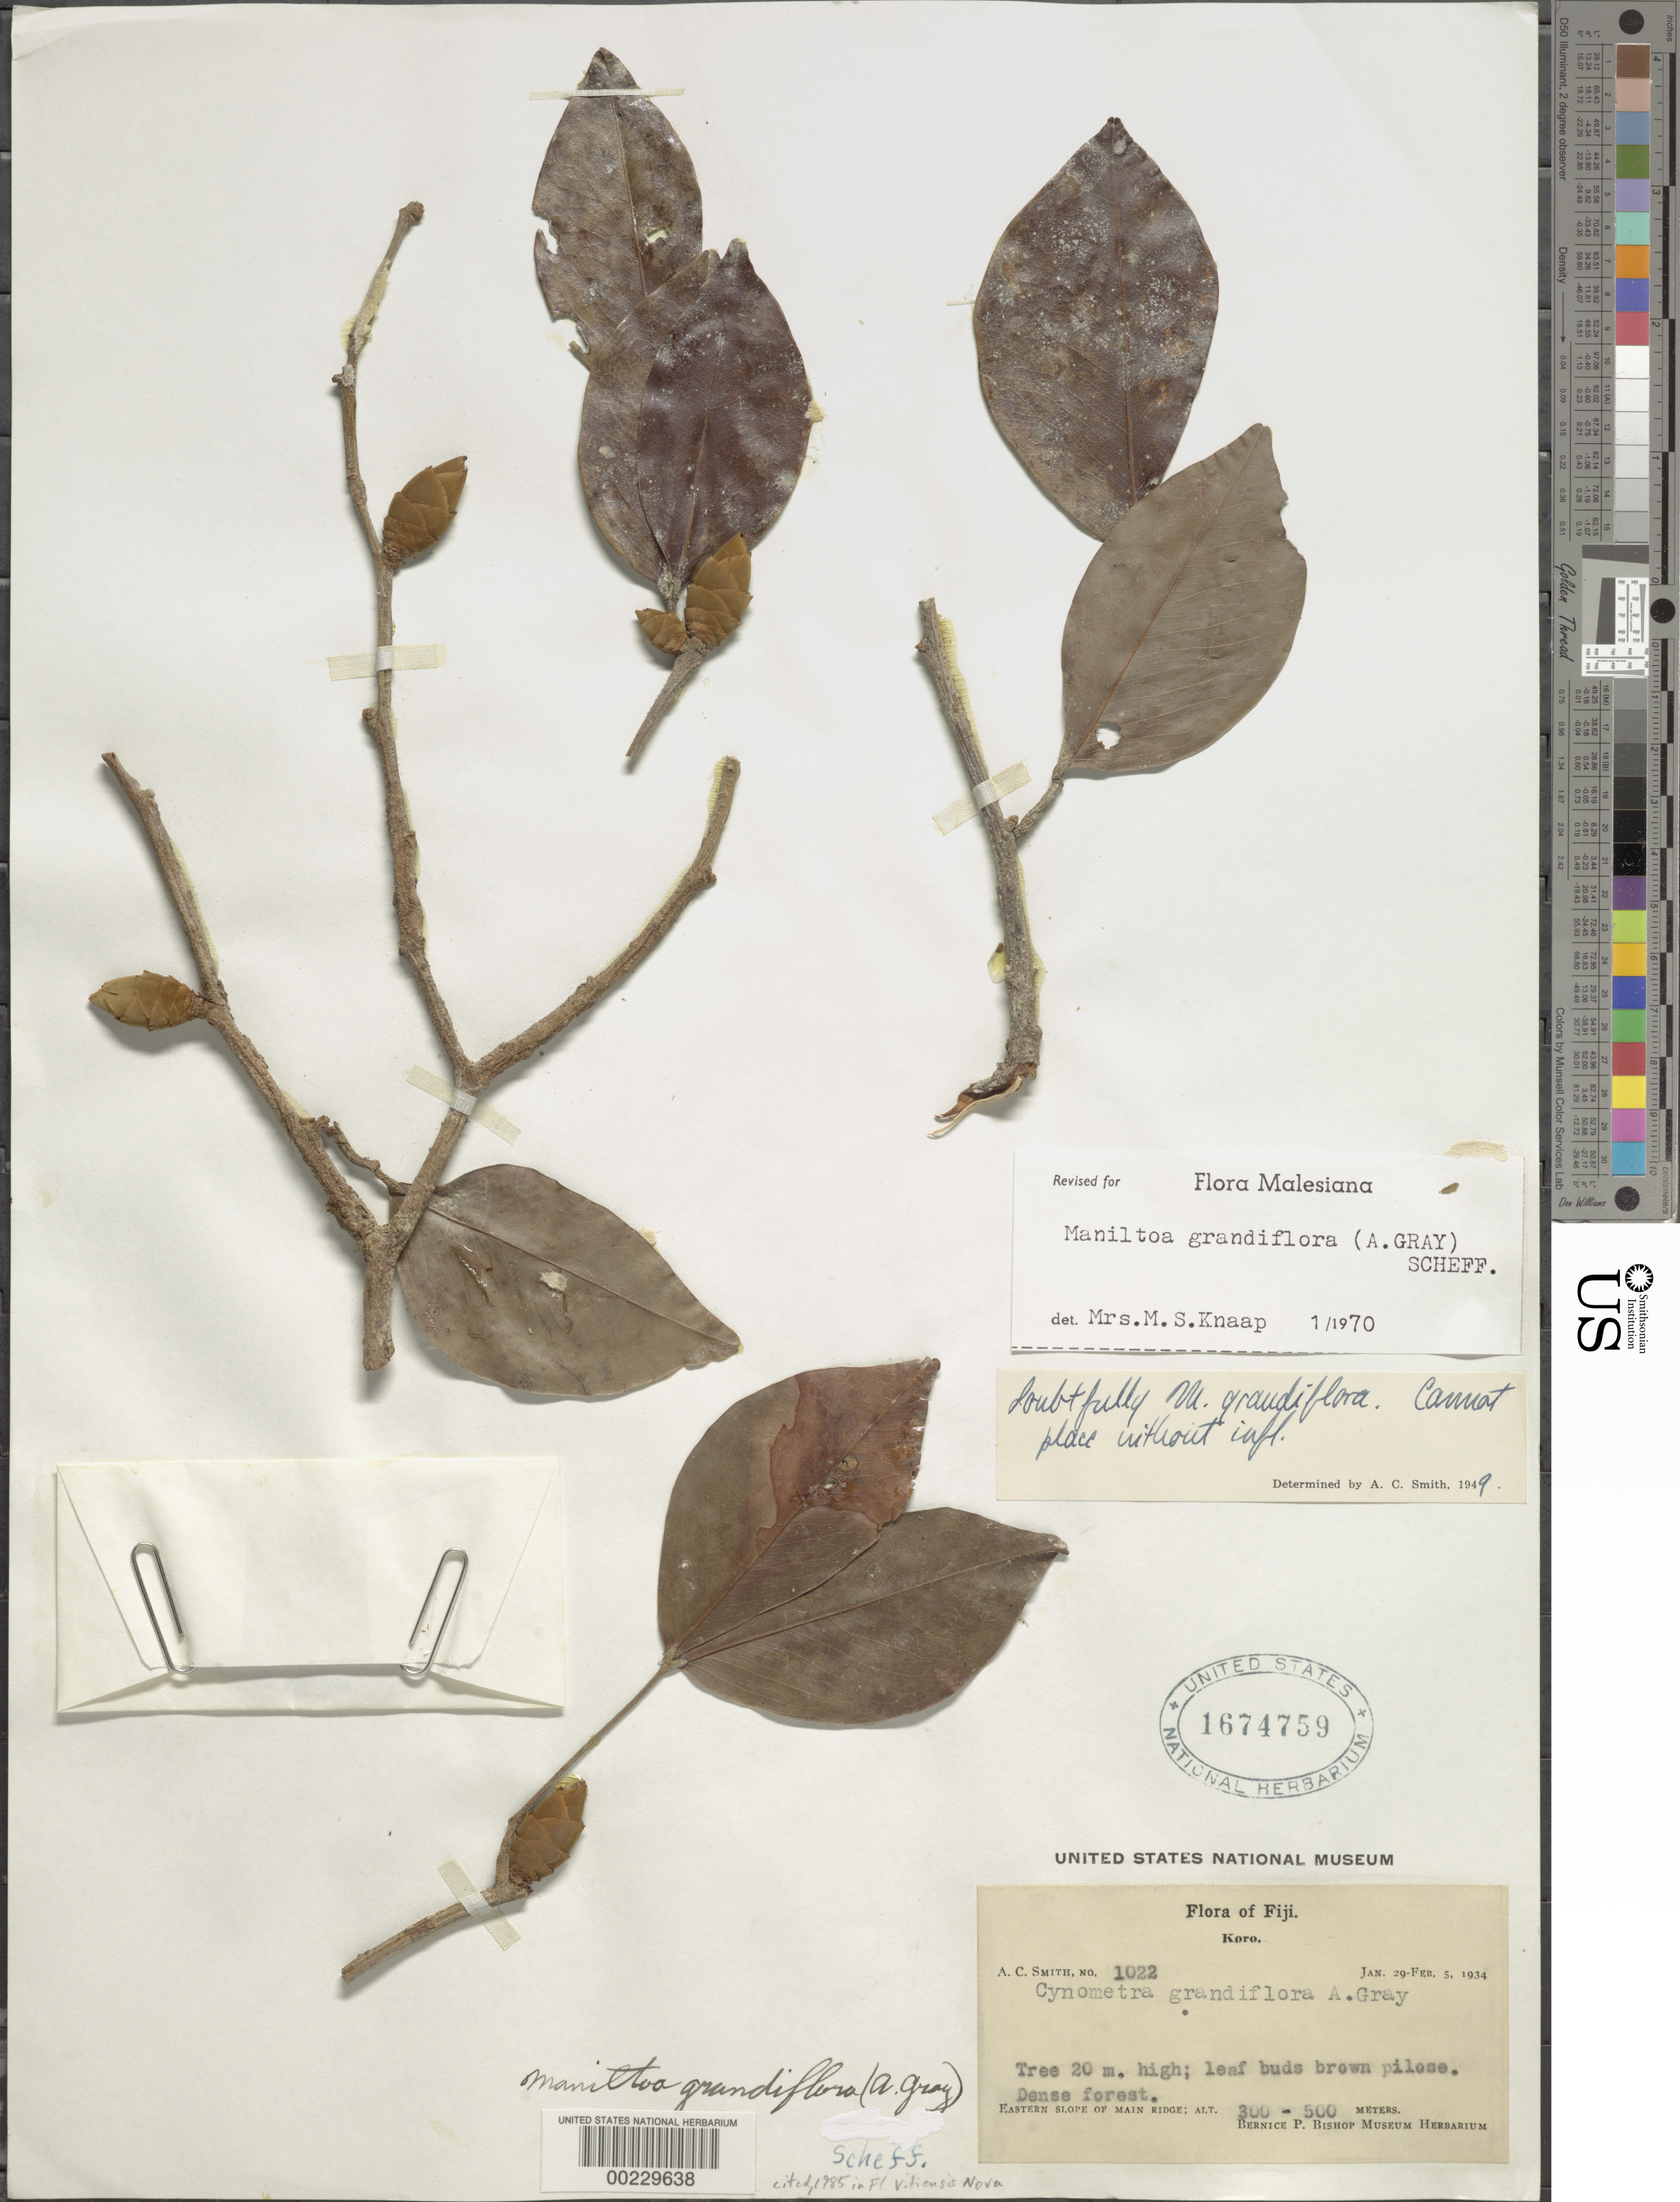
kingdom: Plantae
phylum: Tracheophyta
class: Magnoliopsida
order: Fabales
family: Fabaceae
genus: Maniltoa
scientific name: Maniltoa grandiflora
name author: (A. Gray) Scheff.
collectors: A. C. Smith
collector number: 1022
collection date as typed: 29 Jan 1934 to 05 Feb 1934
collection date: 1934-01-29/1934-02-05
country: Fiji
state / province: Eastern Division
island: Koro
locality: Eastern slope of main ridge [Lomaiviti Is.]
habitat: Dense forest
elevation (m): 300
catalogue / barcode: US 1674759